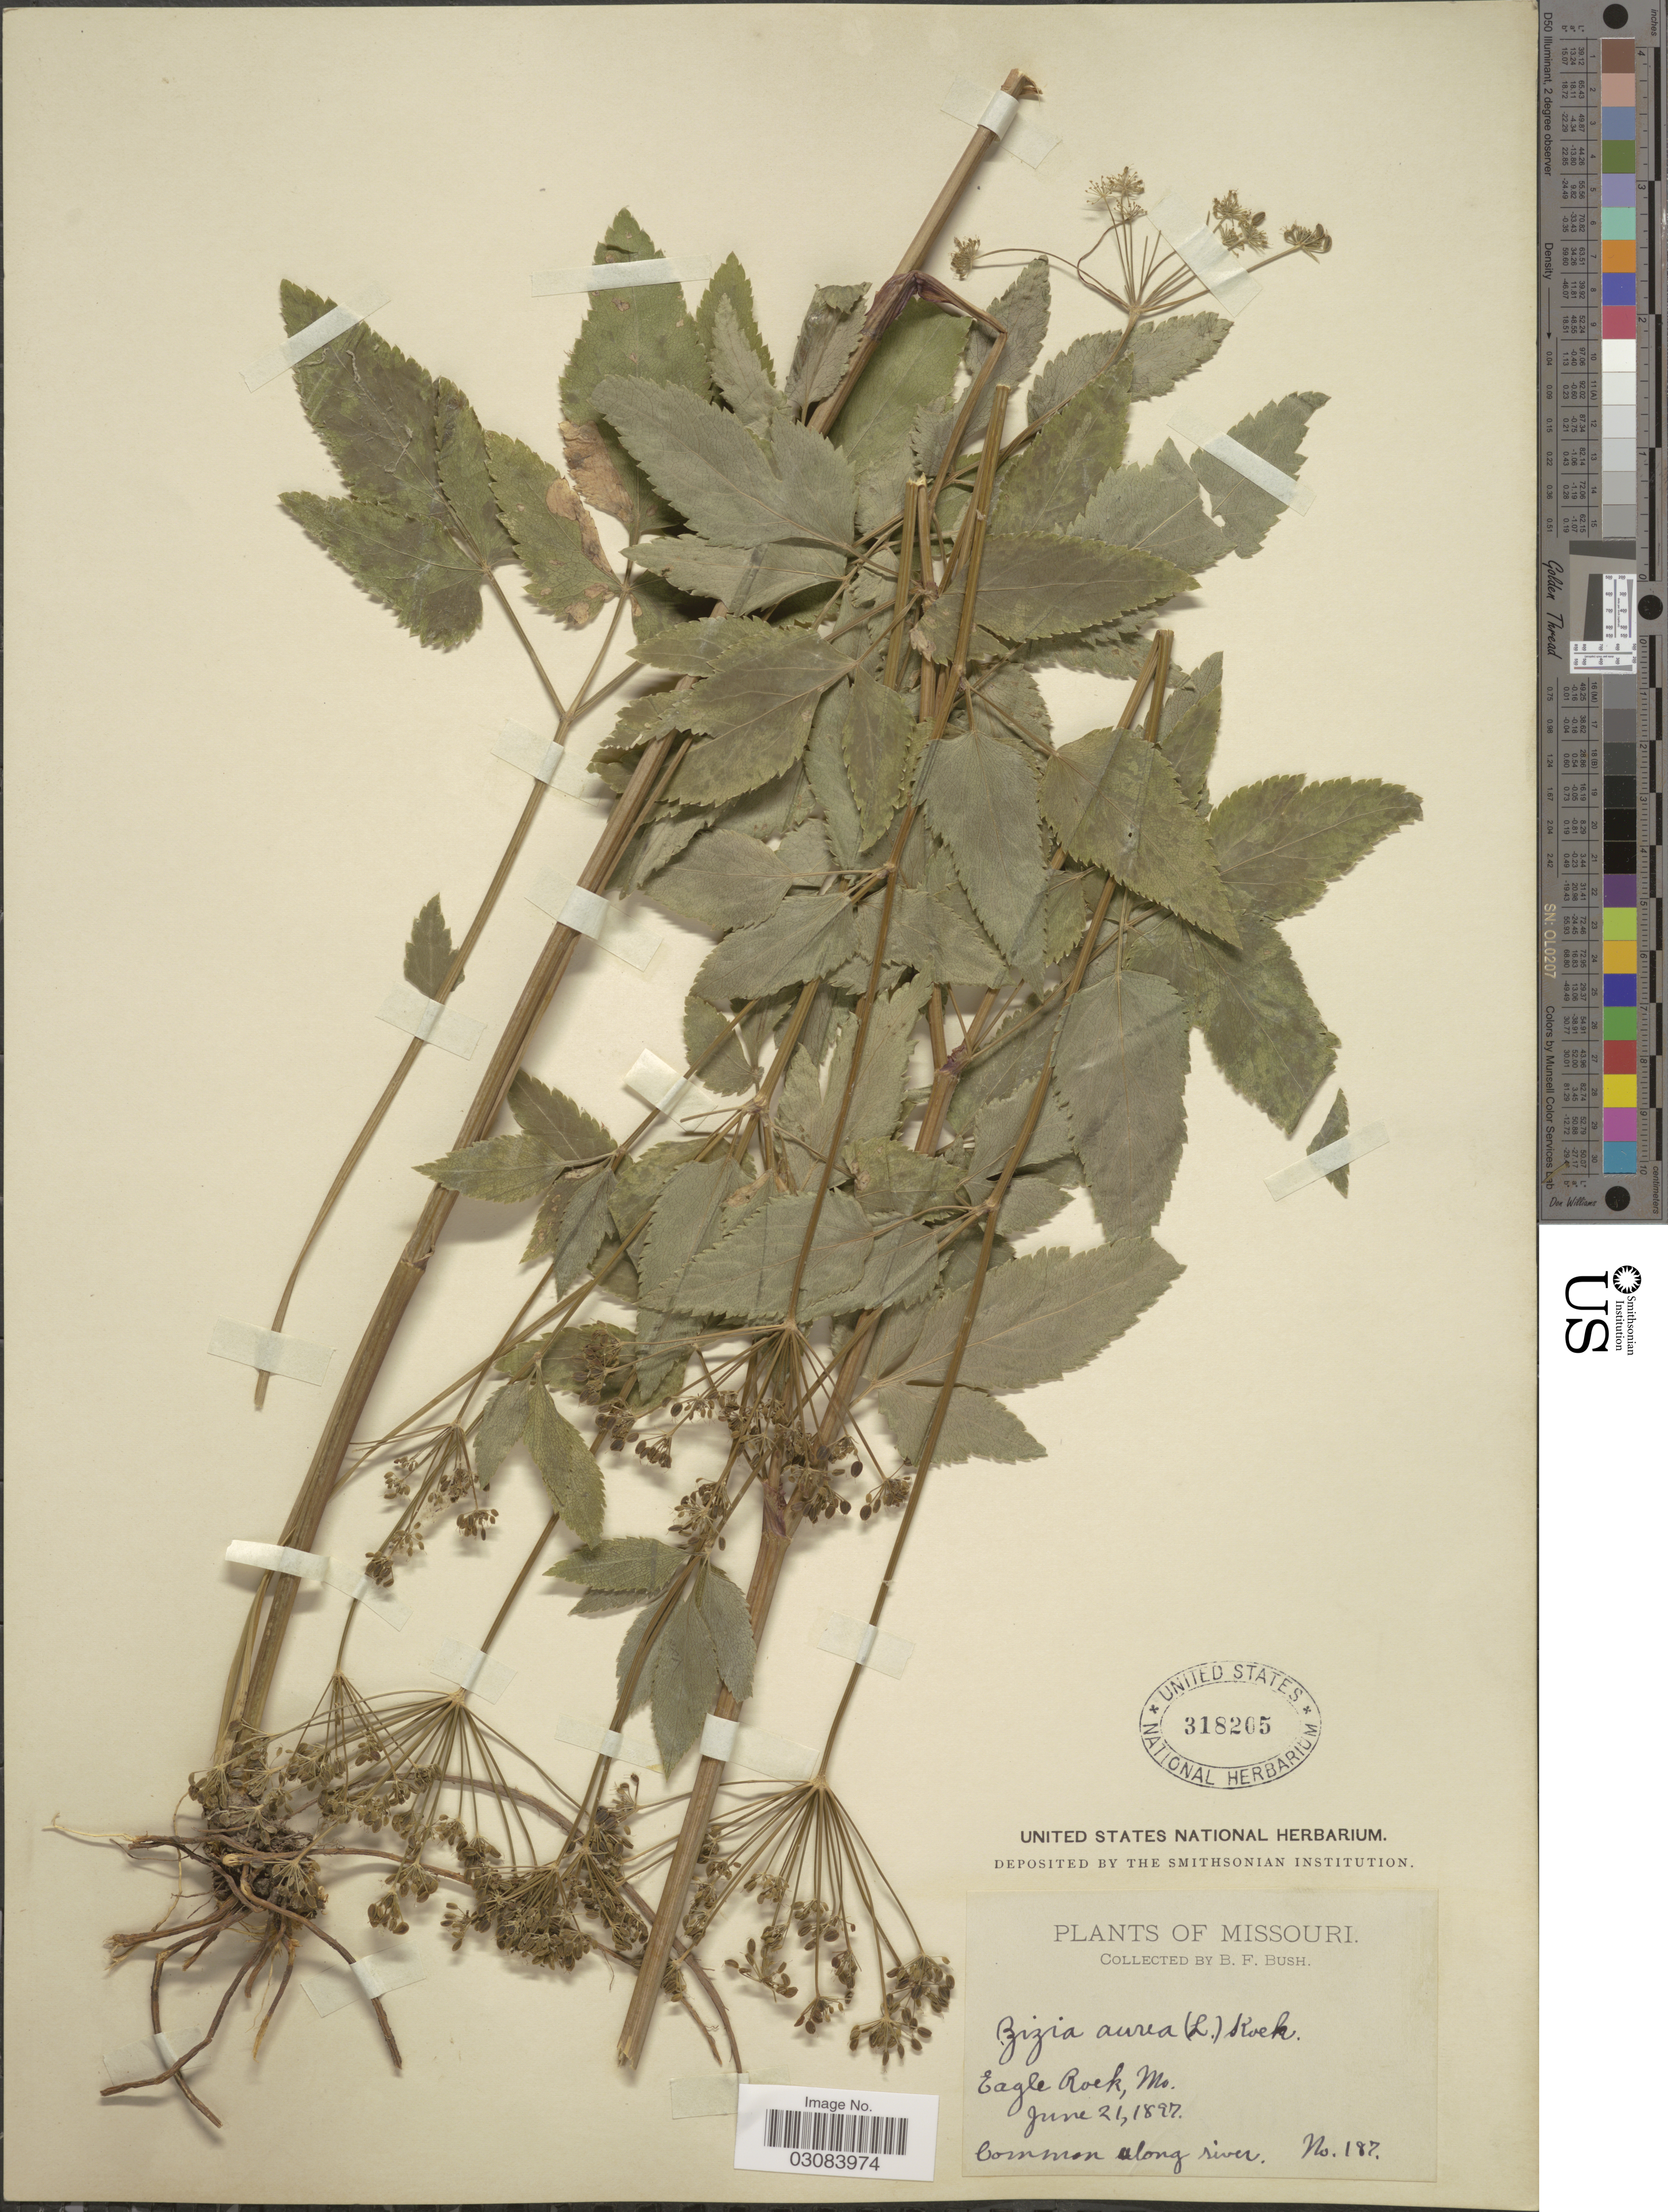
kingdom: Plantae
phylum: Tracheophyta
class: Magnoliopsida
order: Apiales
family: Apiaceae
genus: Zizia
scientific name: Zizia aurea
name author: (L.) Koch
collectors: B. F. Bush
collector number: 187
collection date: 1897-06-21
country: United States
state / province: Missouri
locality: Eagle Rock, MO.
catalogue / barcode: US 318205